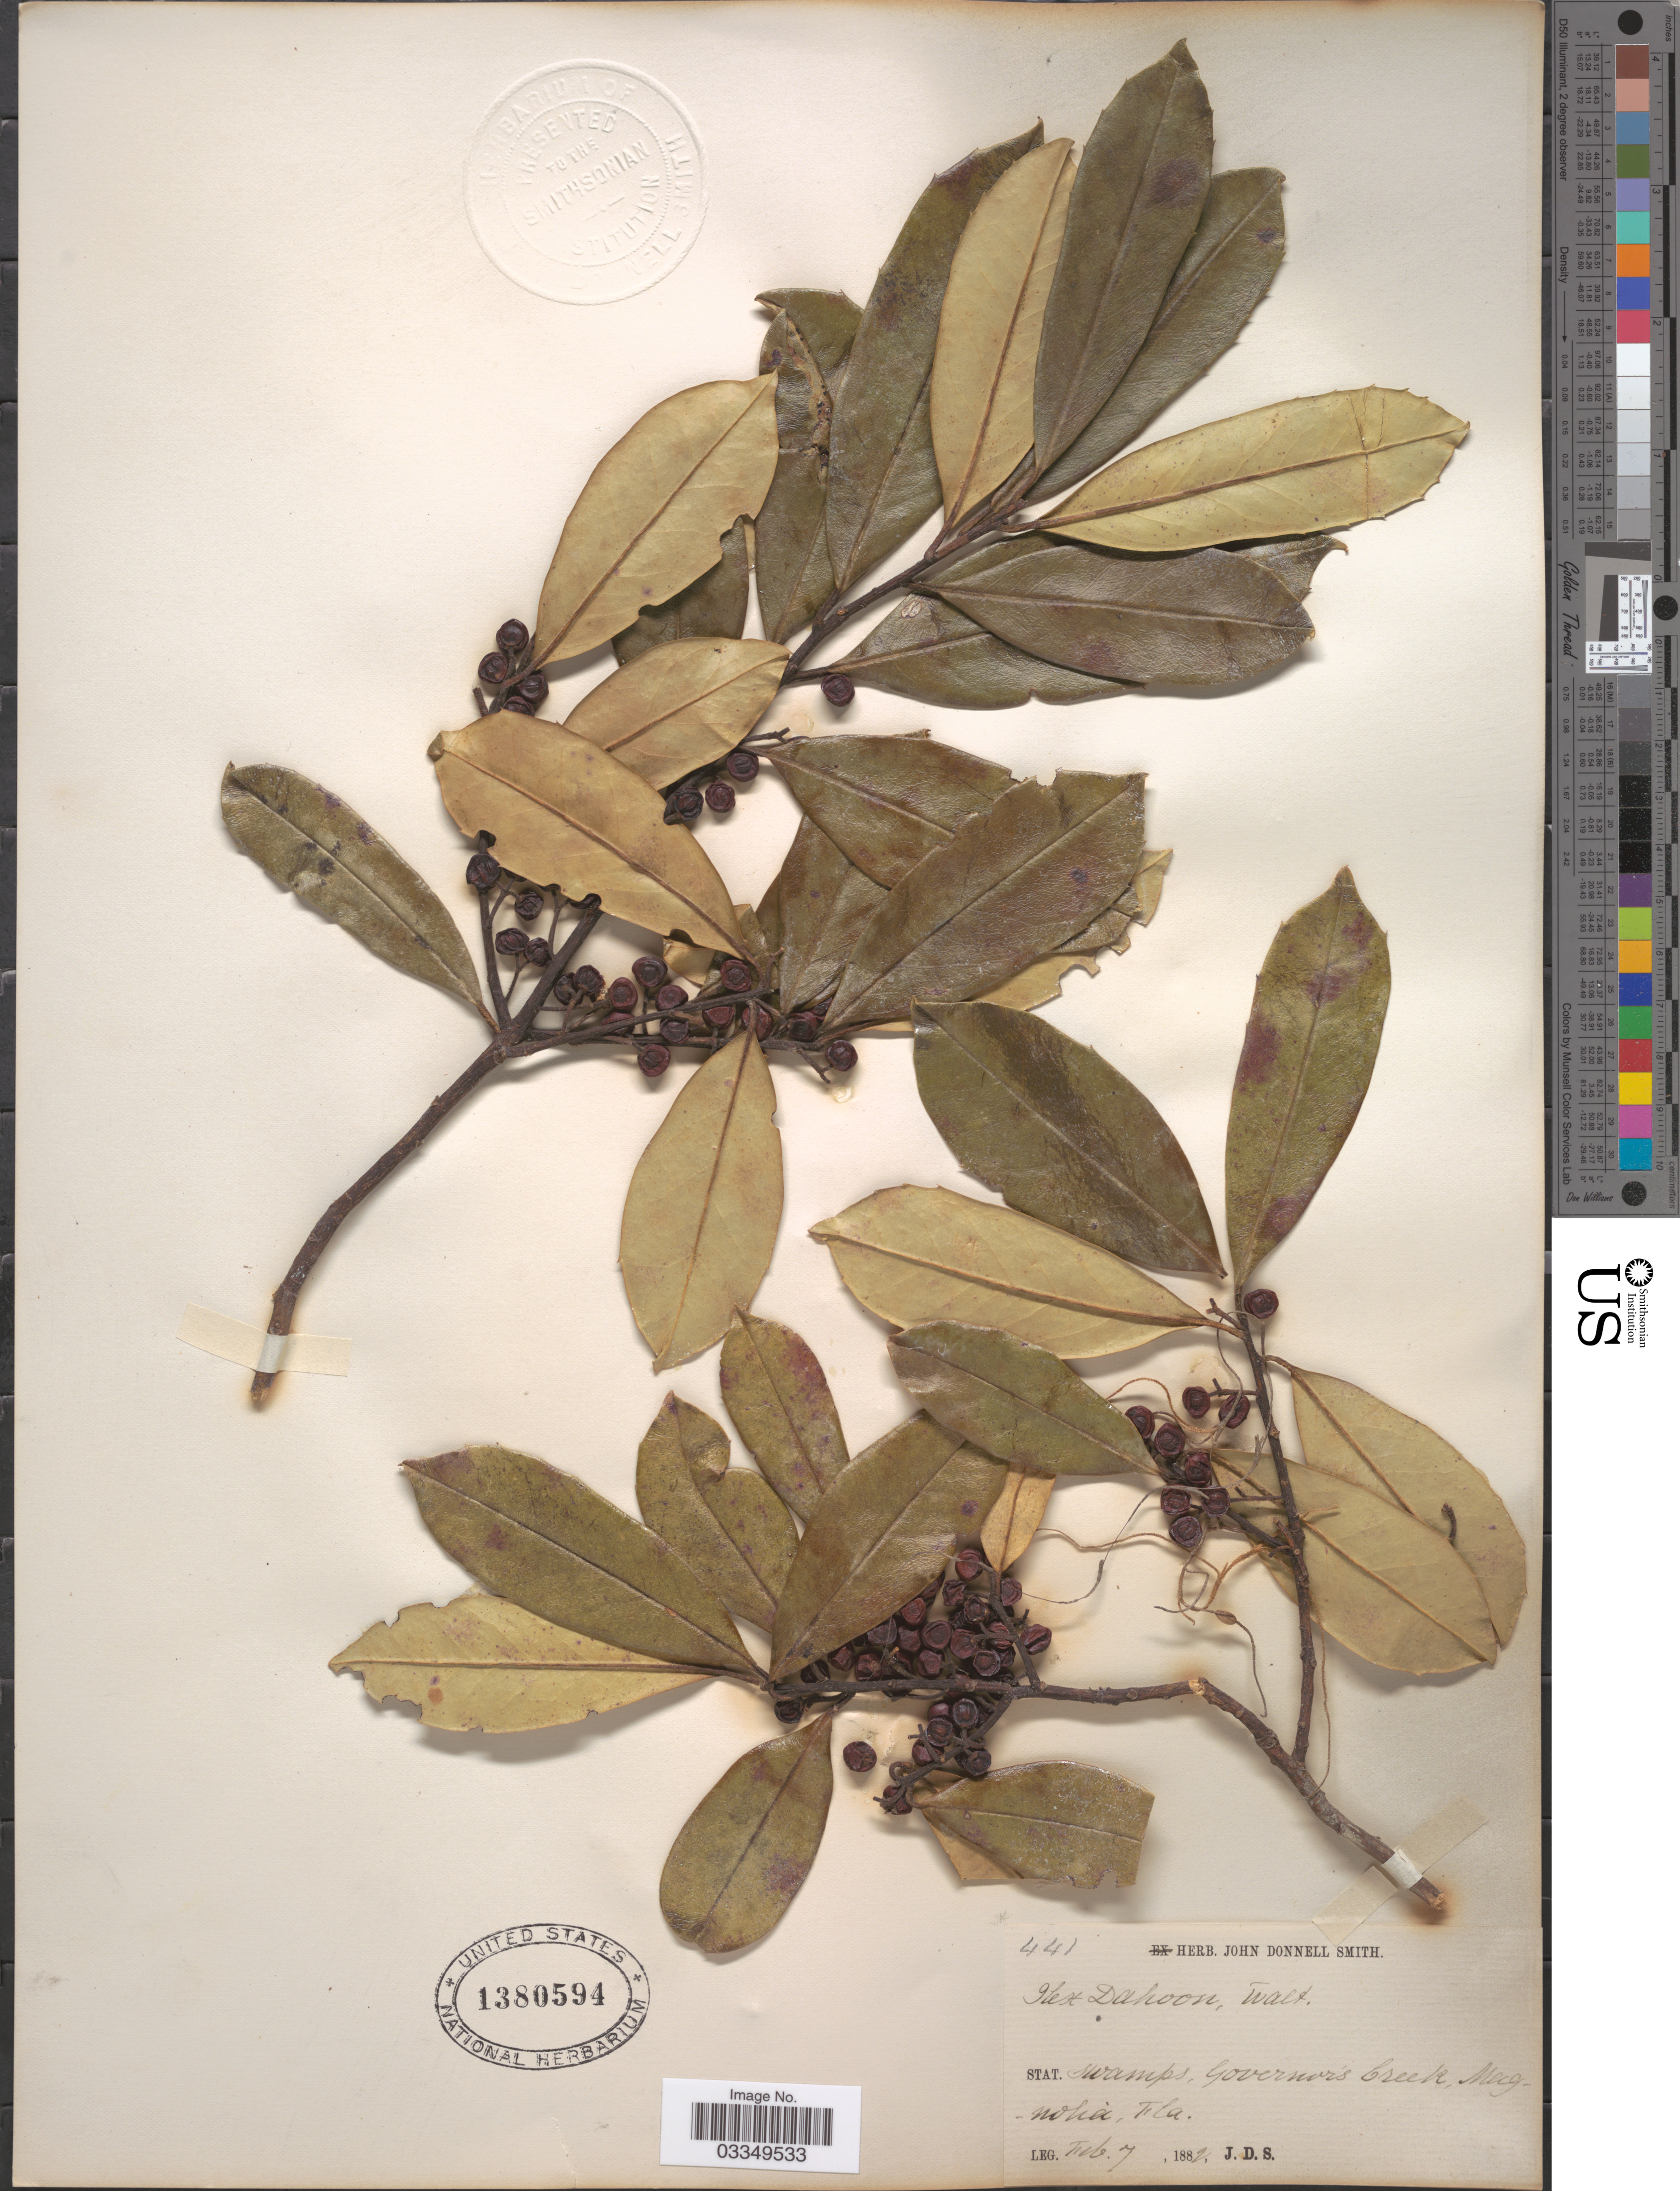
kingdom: Plantae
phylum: Tracheophyta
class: Magnoliopsida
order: Aquifoliales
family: Aquifoliaceae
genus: Ilex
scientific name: Ilex cassine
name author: L.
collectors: J. Donnell Smith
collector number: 441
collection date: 1882-02-07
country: United States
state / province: Florida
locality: Governor's Creek, Magnolia.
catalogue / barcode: US 1380594